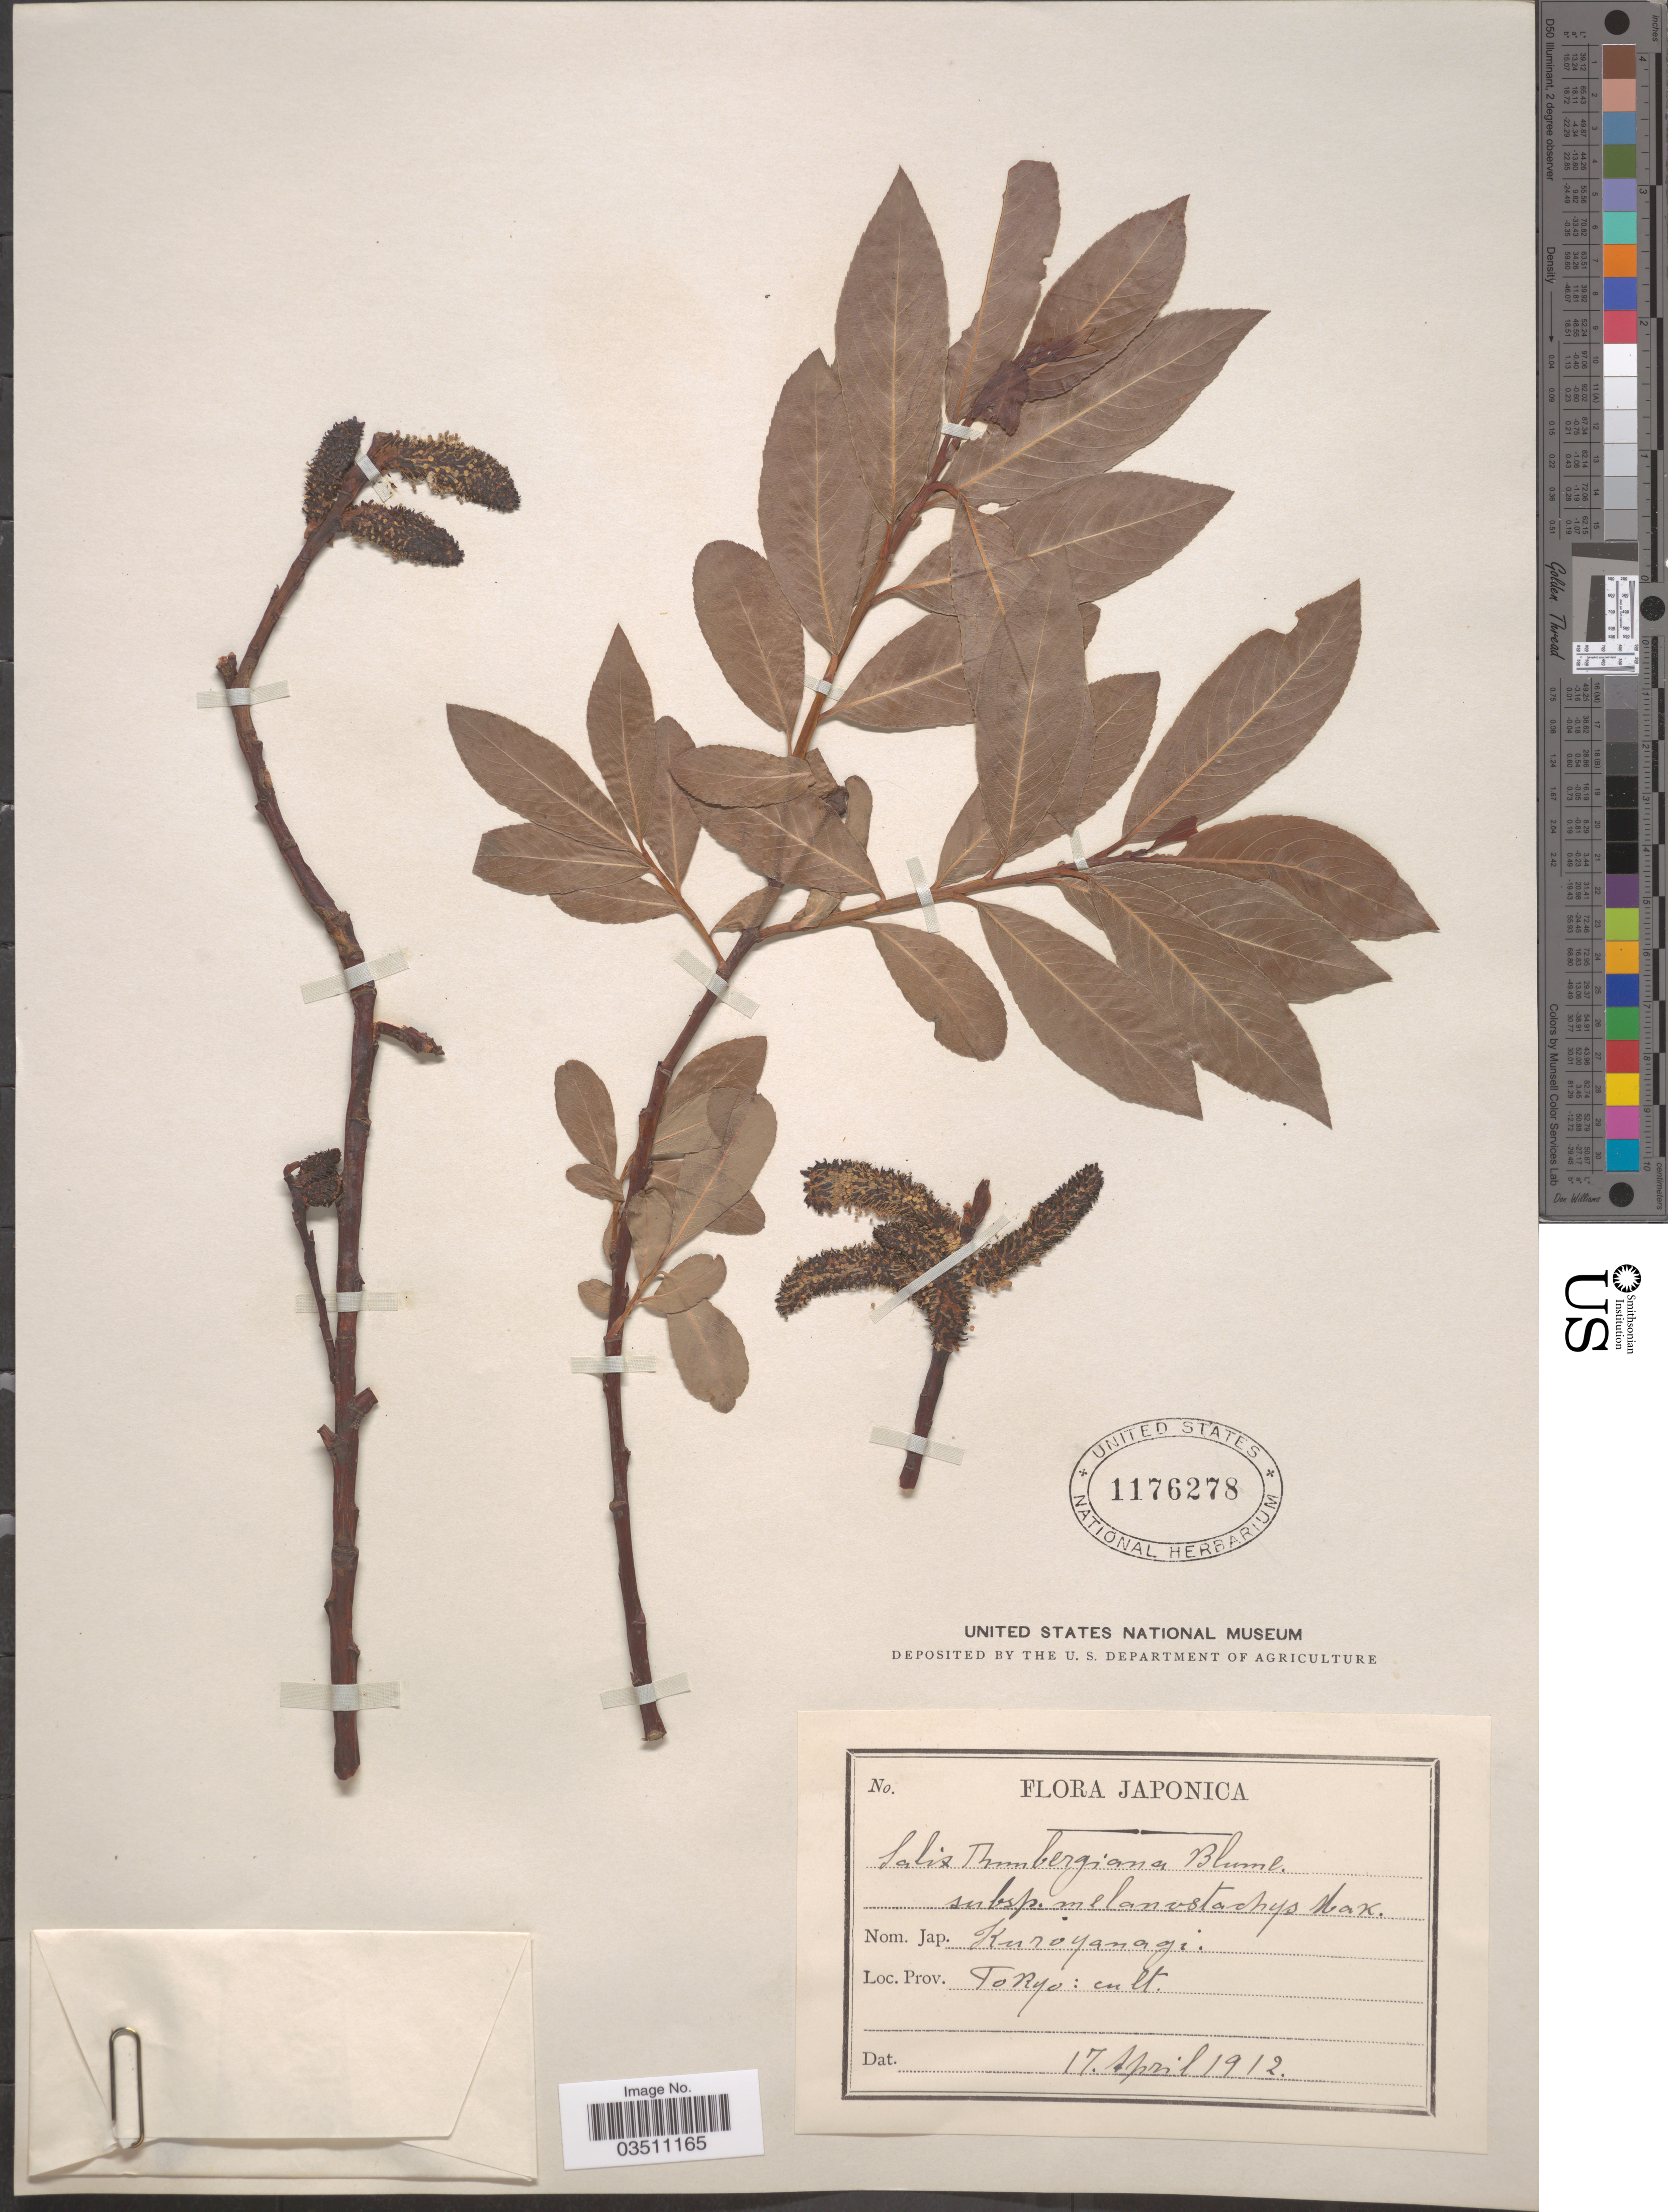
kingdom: Plantae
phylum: Tracheophyta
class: Magnoliopsida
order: Malpighiales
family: Salicaceae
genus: Salix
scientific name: Salix thunbergiana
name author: Blume ex Andersson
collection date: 1912-04-17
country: Japan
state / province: Tokyo, Federal City of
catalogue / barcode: US 1176278